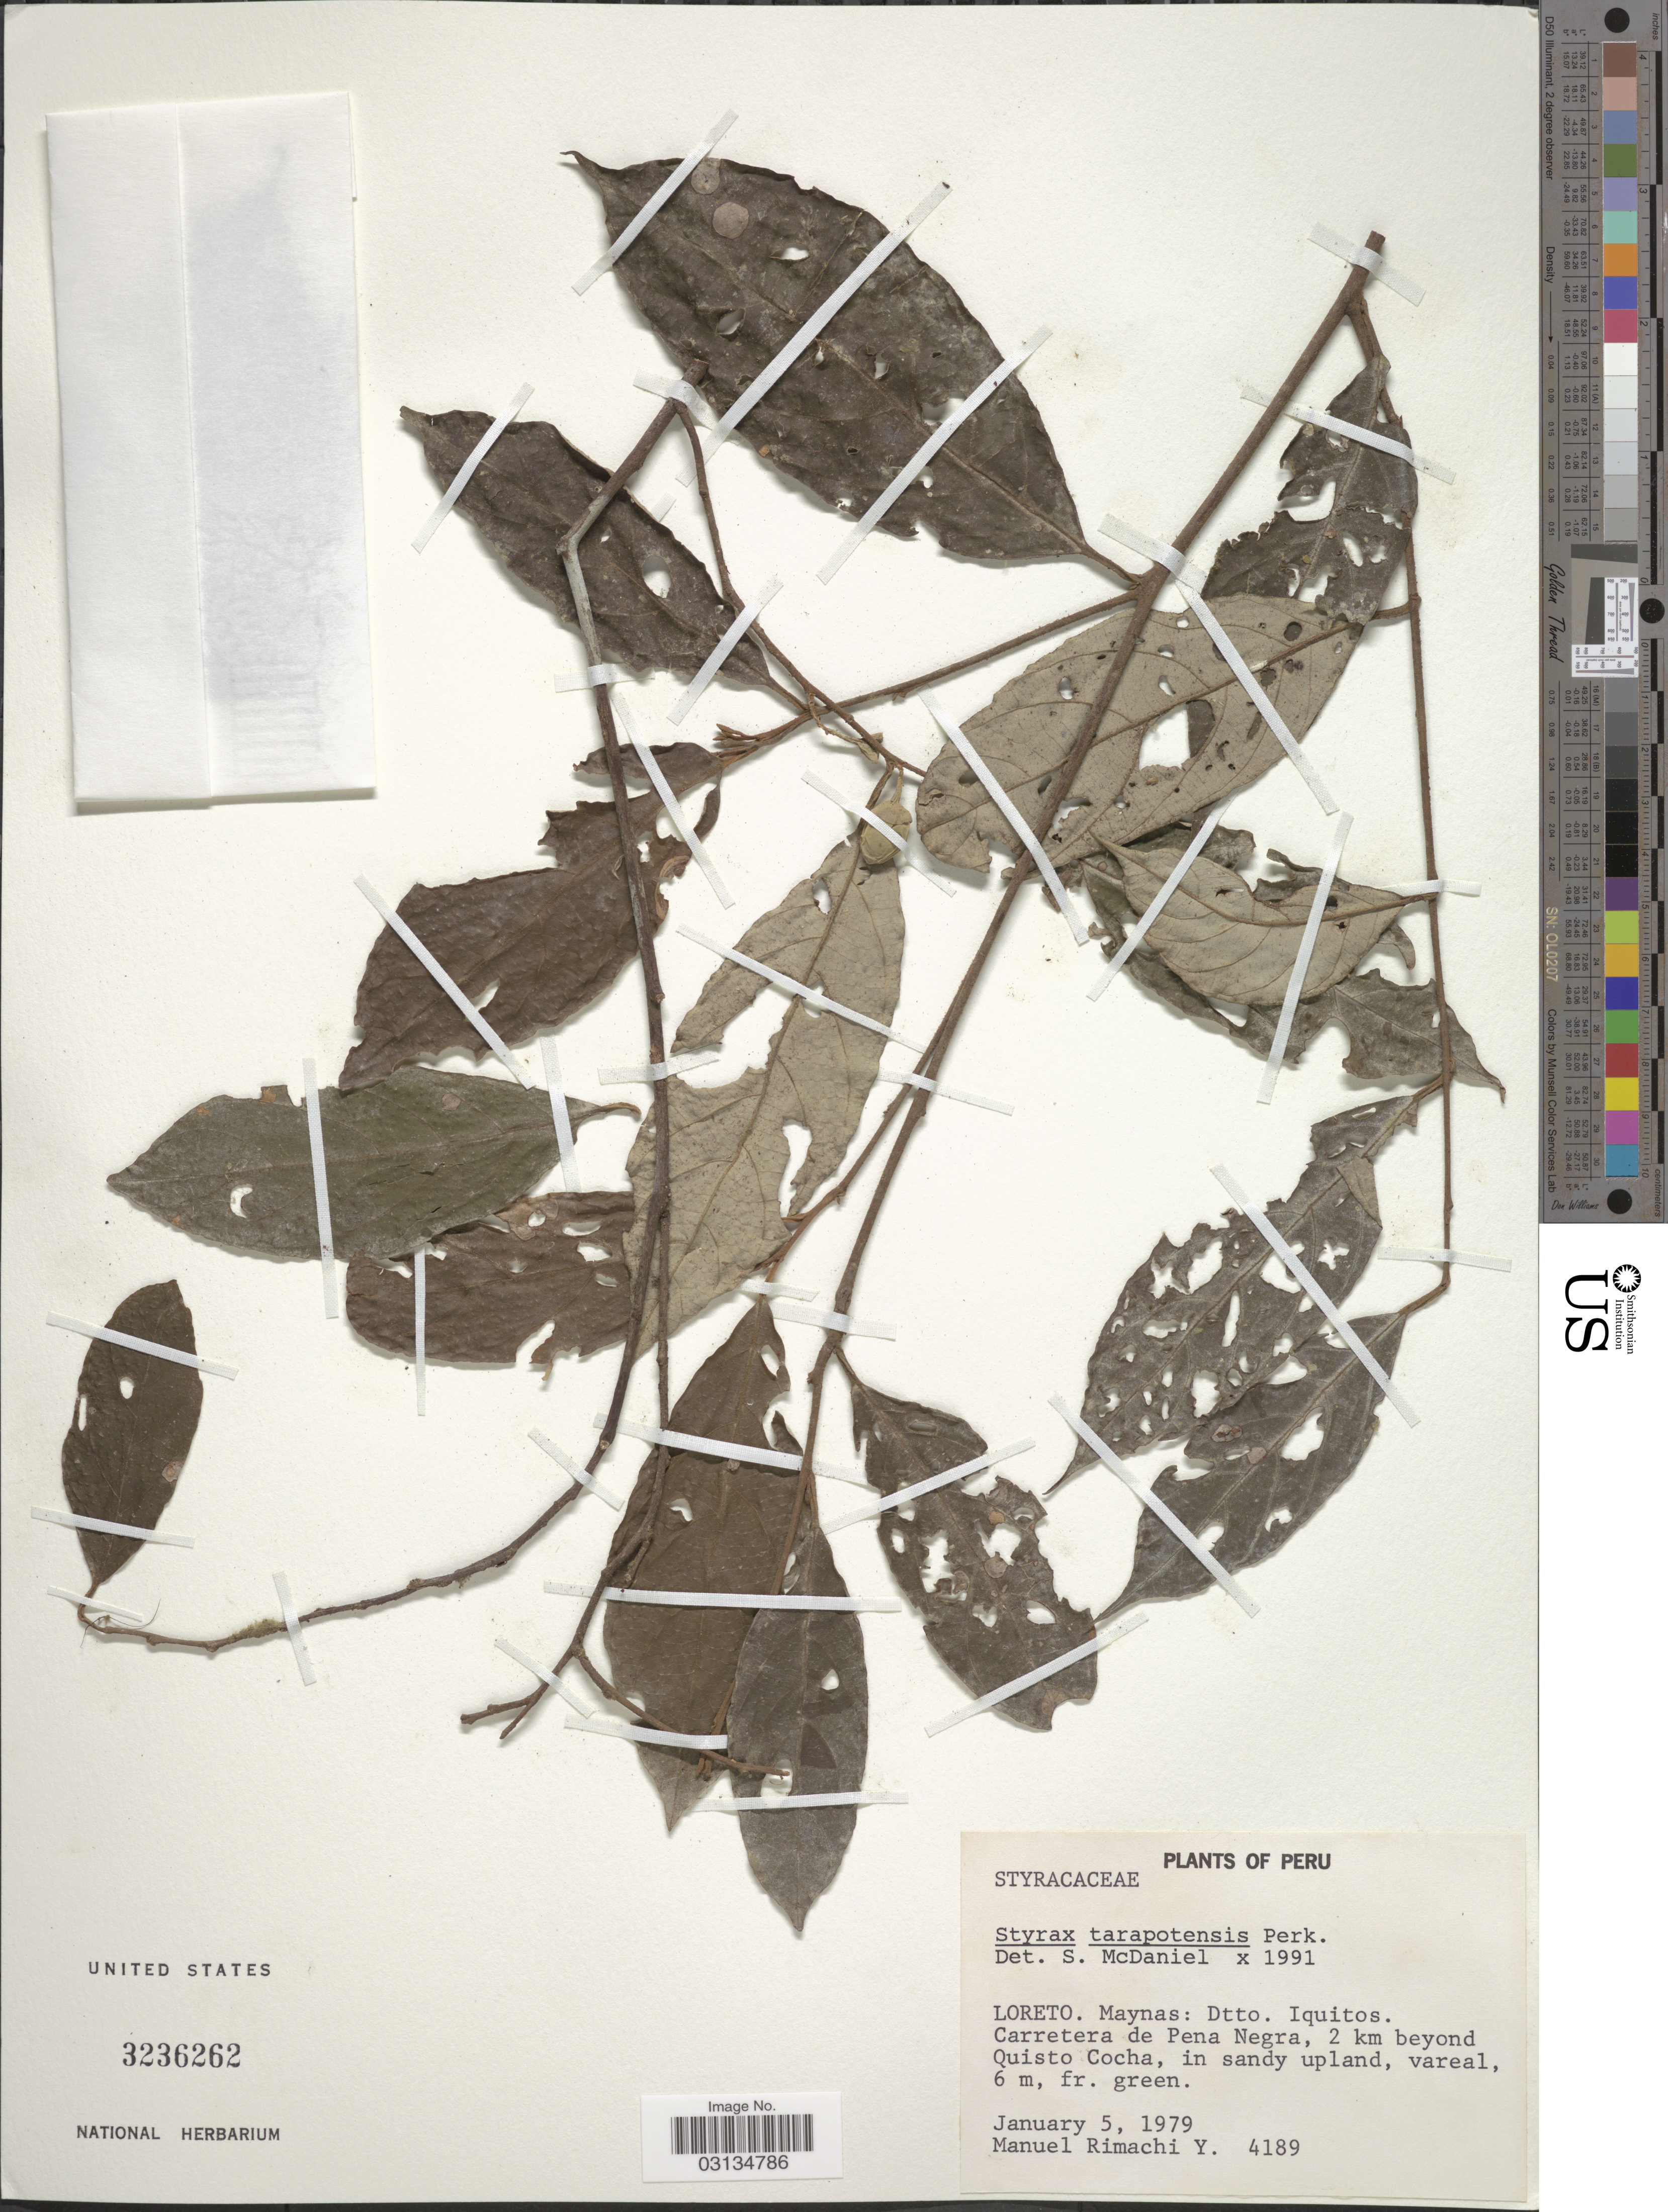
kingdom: Plantae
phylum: Tracheophyta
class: Magnoliopsida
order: Ericales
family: Styracaceae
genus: Styrax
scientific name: Styrax tarapotensis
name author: Perkins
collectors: M. Rimachi Y.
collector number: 4189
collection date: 1979-01-05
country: Peru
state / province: Loreto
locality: Maynas: Dtto. Iquitos. Carretera de Pena Negra, 2 km beyond Quisto Cocha.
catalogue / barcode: US 3236262